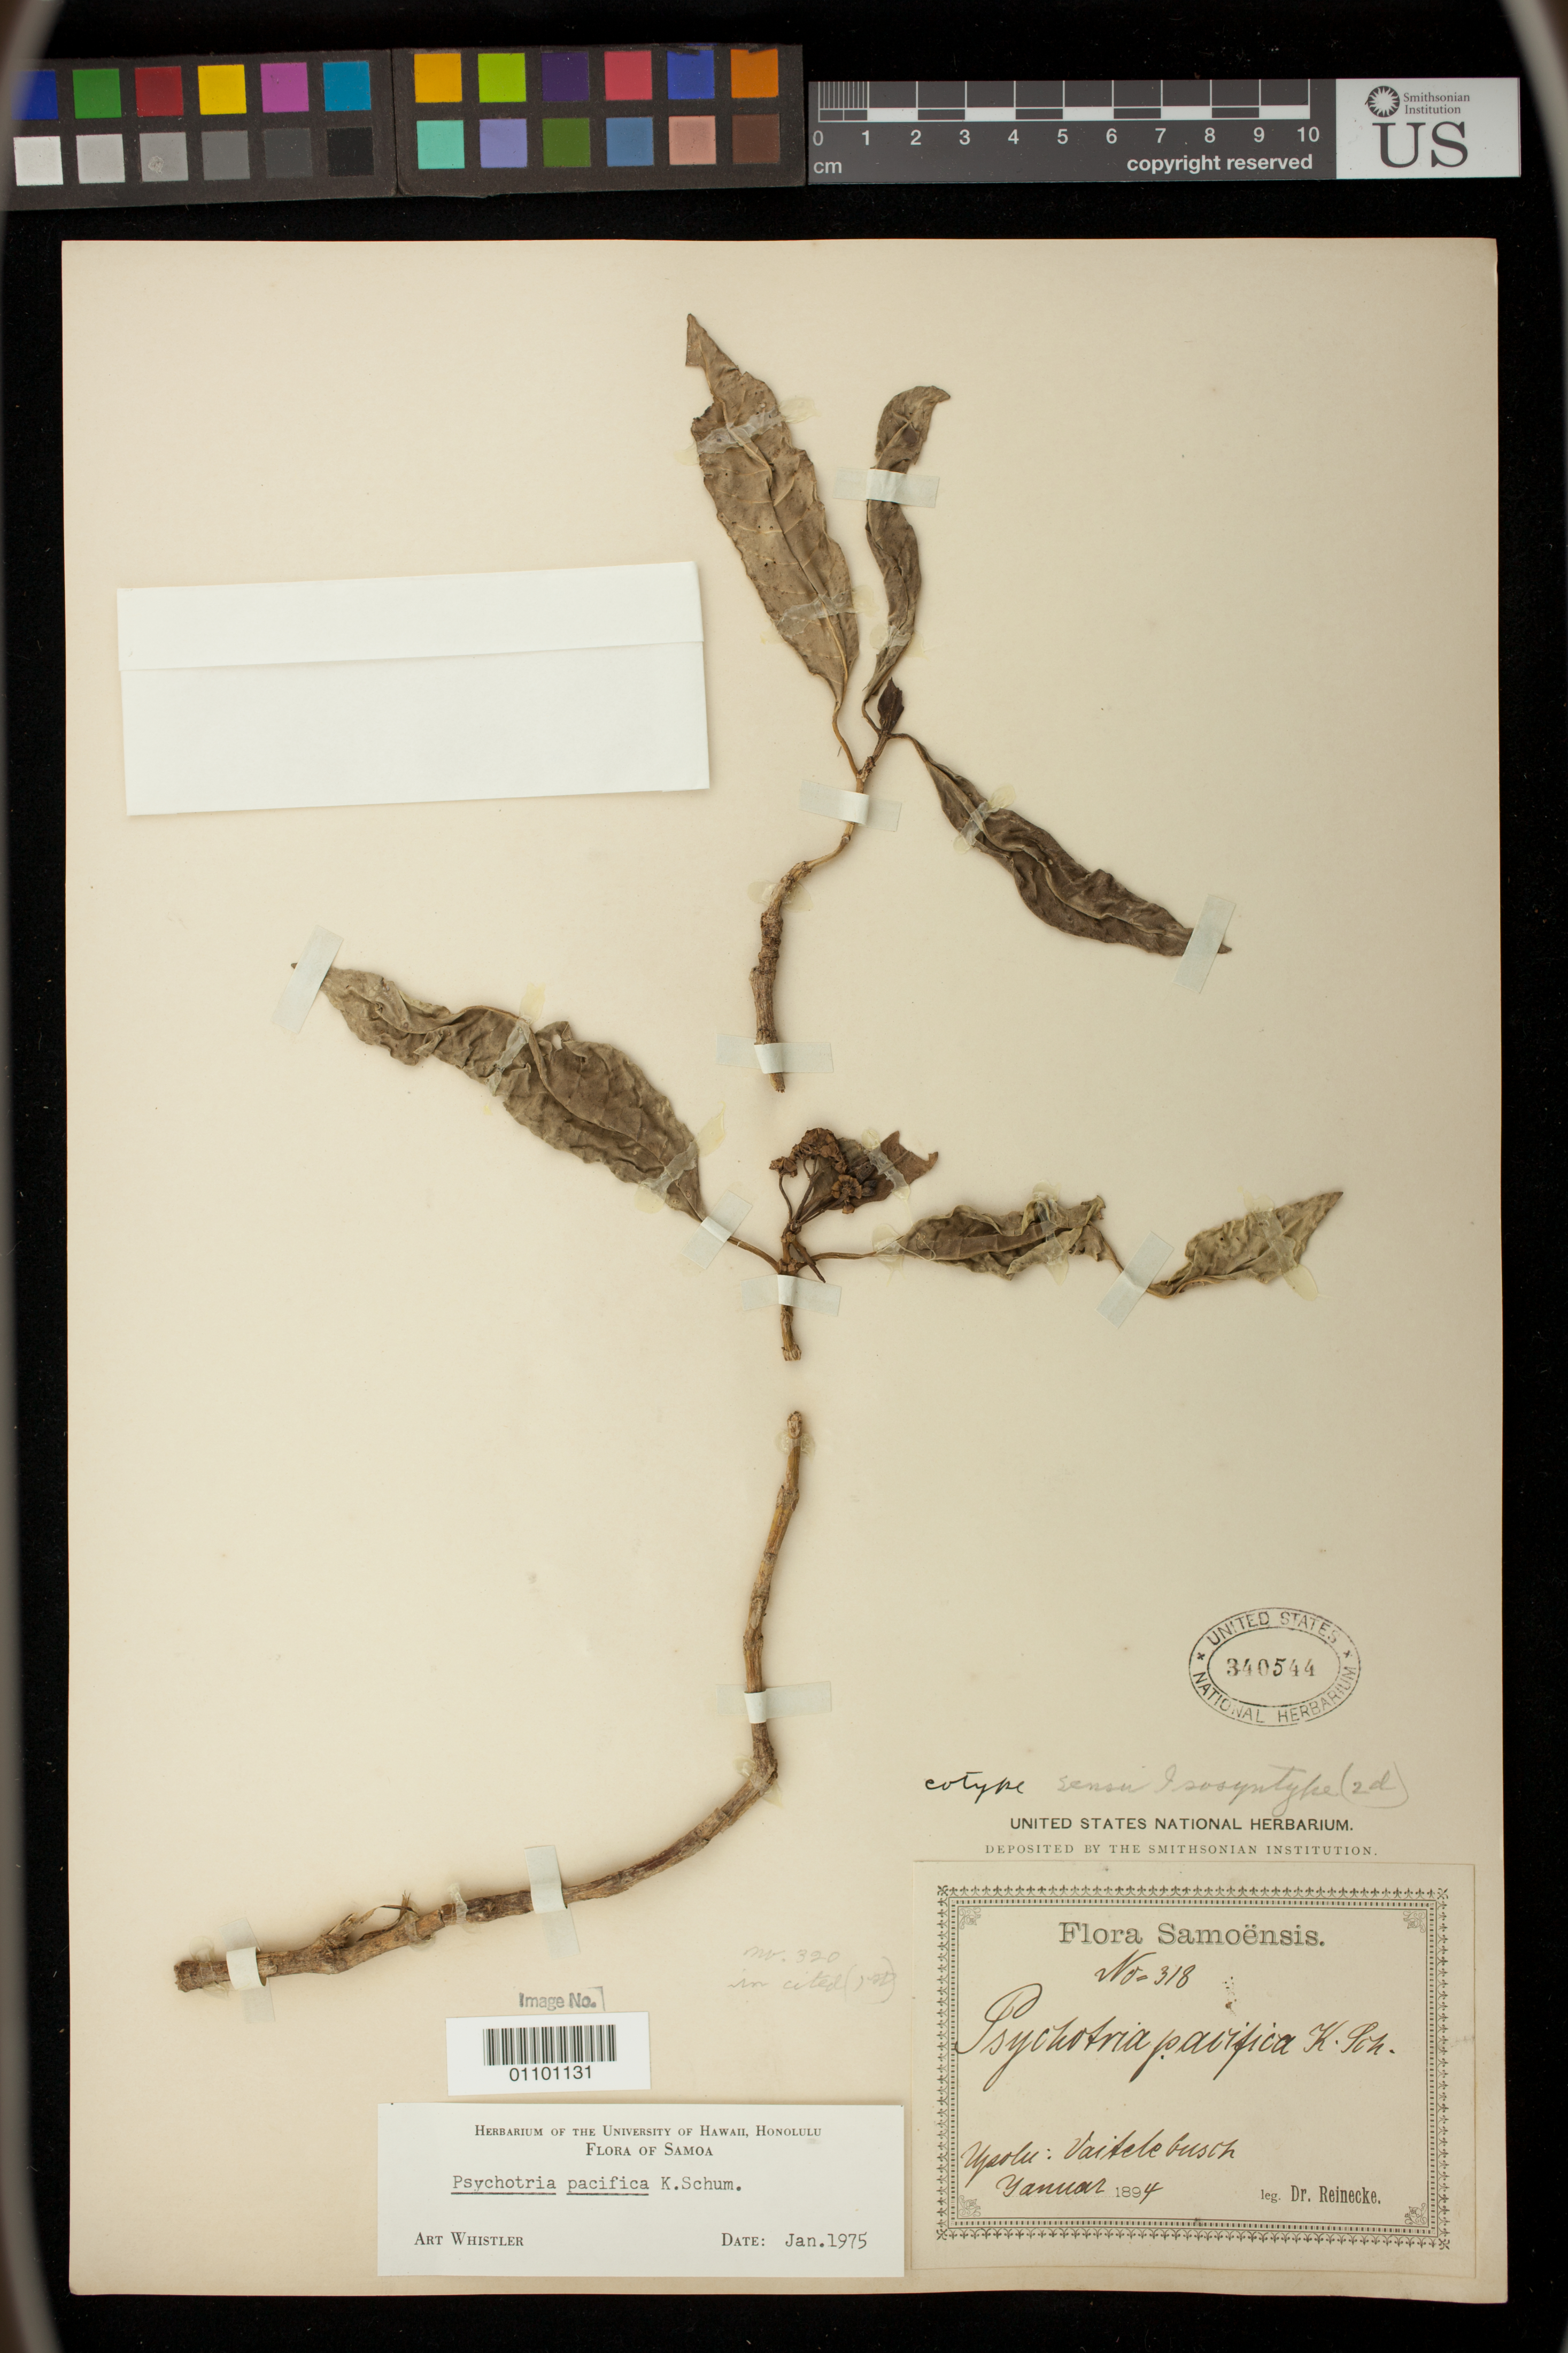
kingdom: Plantae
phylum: Tracheophyta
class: Magnoliopsida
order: Gentianales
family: Rubiaceae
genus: Psychotria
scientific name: Psychotria pacifica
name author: K. Schum.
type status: Syntype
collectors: F. Reinecke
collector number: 318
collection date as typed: Jan 1894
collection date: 1894-01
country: Samoa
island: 'Upolu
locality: Vaildeberge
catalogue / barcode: US 340544